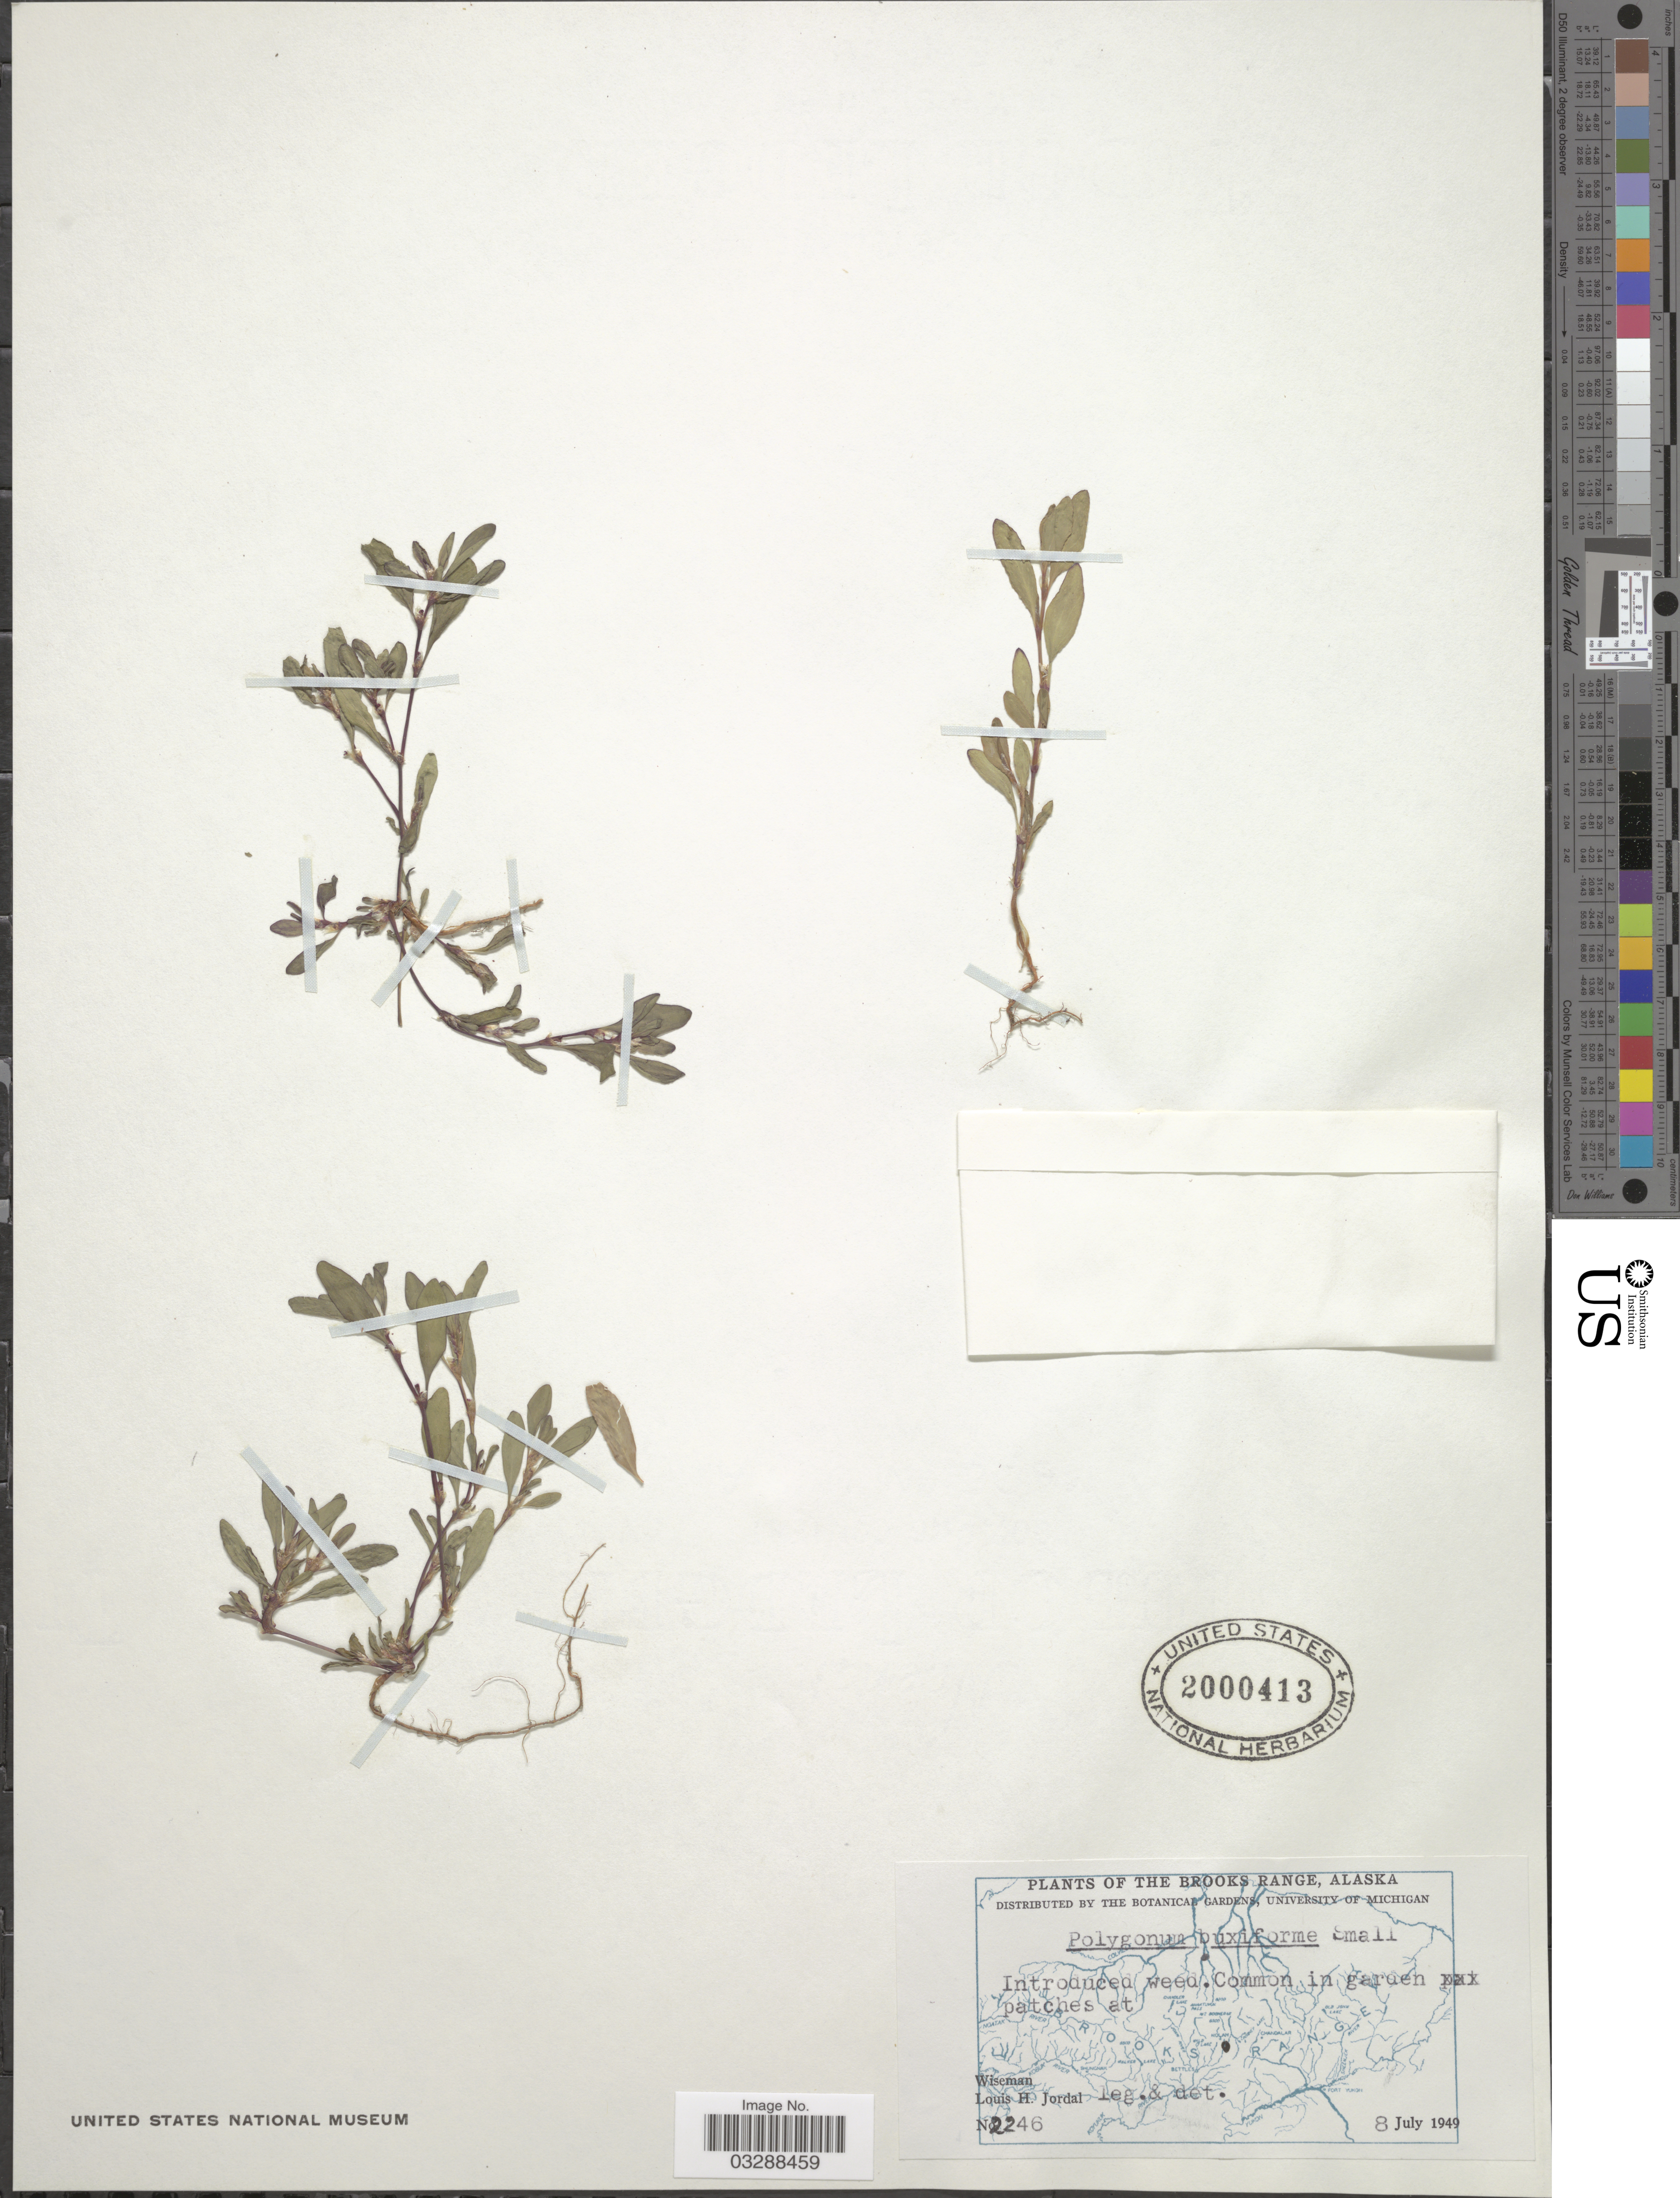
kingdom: Plantae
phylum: Tracheophyta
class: Magnoliopsida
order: Caryophyllales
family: Polygonaceae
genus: Polygonum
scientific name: Polygonum buxiforme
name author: Small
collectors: L. Jordal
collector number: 2246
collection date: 1949-07-08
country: United States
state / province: Alaska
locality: The Broosk Range, Wiseman.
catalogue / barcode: US 2000413